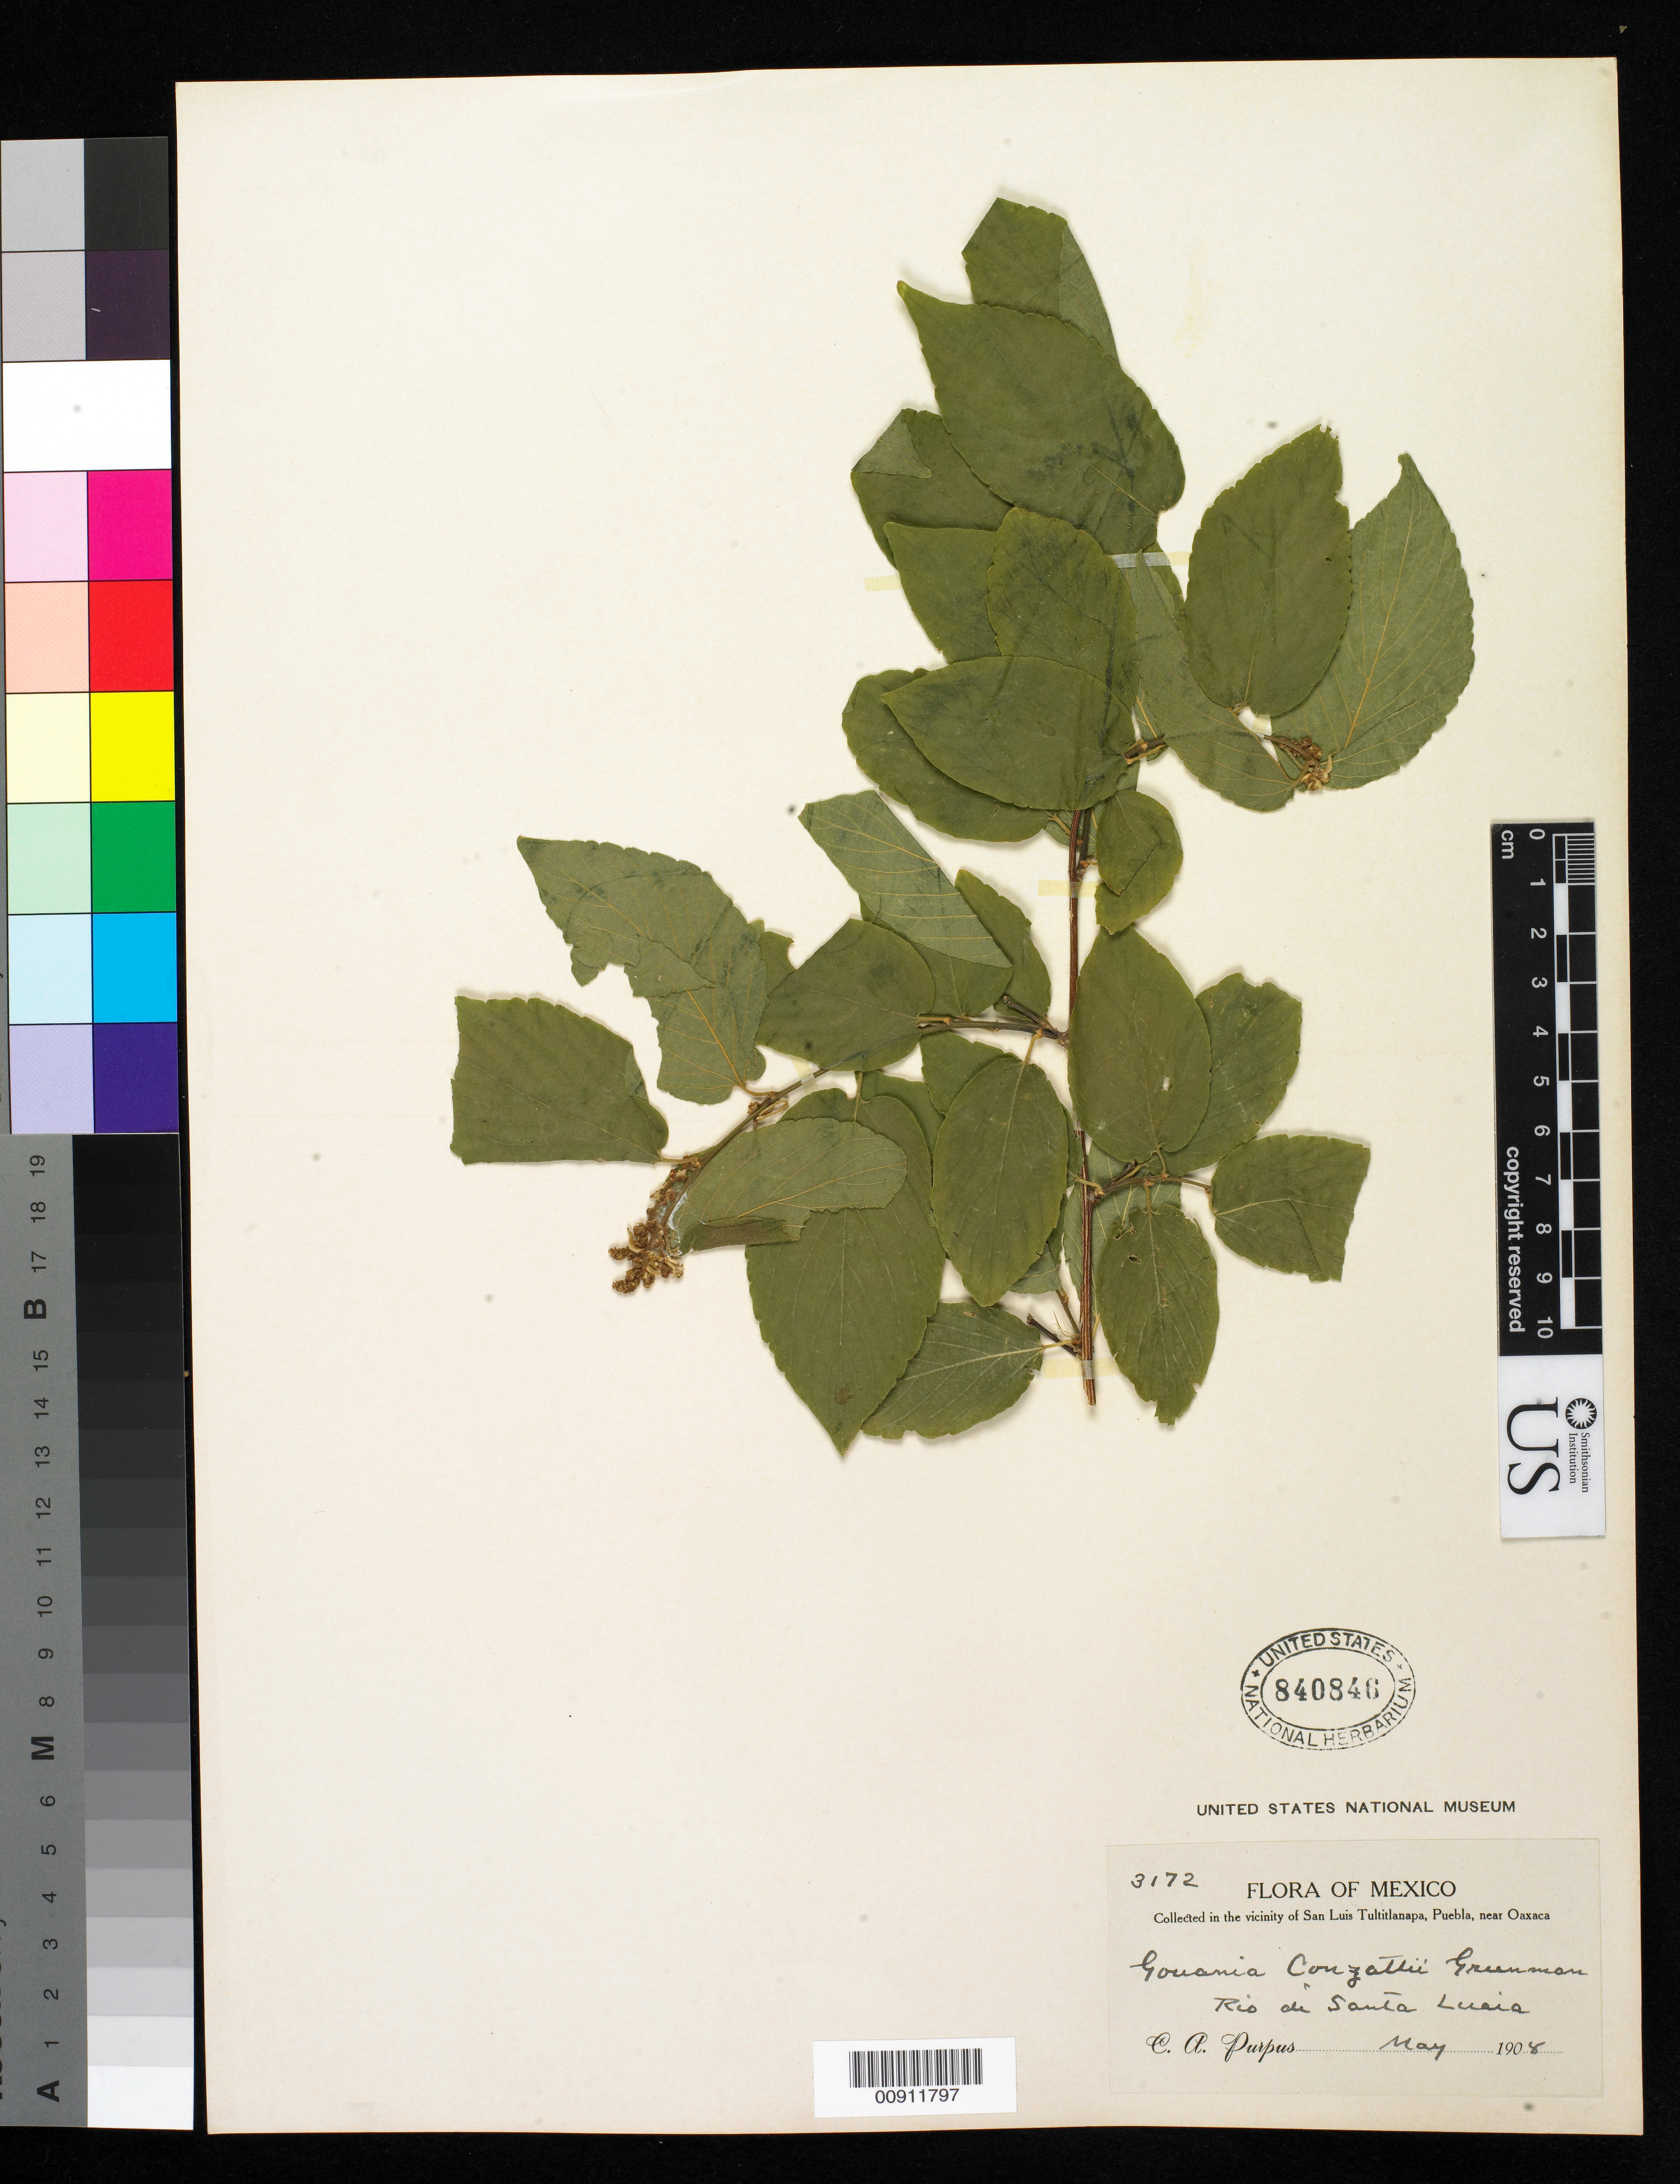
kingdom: Plantae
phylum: Tracheophyta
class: Magnoliopsida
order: Rosales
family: Rhamnaceae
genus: Gouania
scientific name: Gouania conzattii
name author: Greenm.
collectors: C. A. Purpus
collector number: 3172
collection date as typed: May 1908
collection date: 1908-05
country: Mexico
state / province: Puebla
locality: Río de Santa Lucia. Vicinity of San Luis Tultitlanapa, Puebla, near Oaxaca.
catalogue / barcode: US 840846